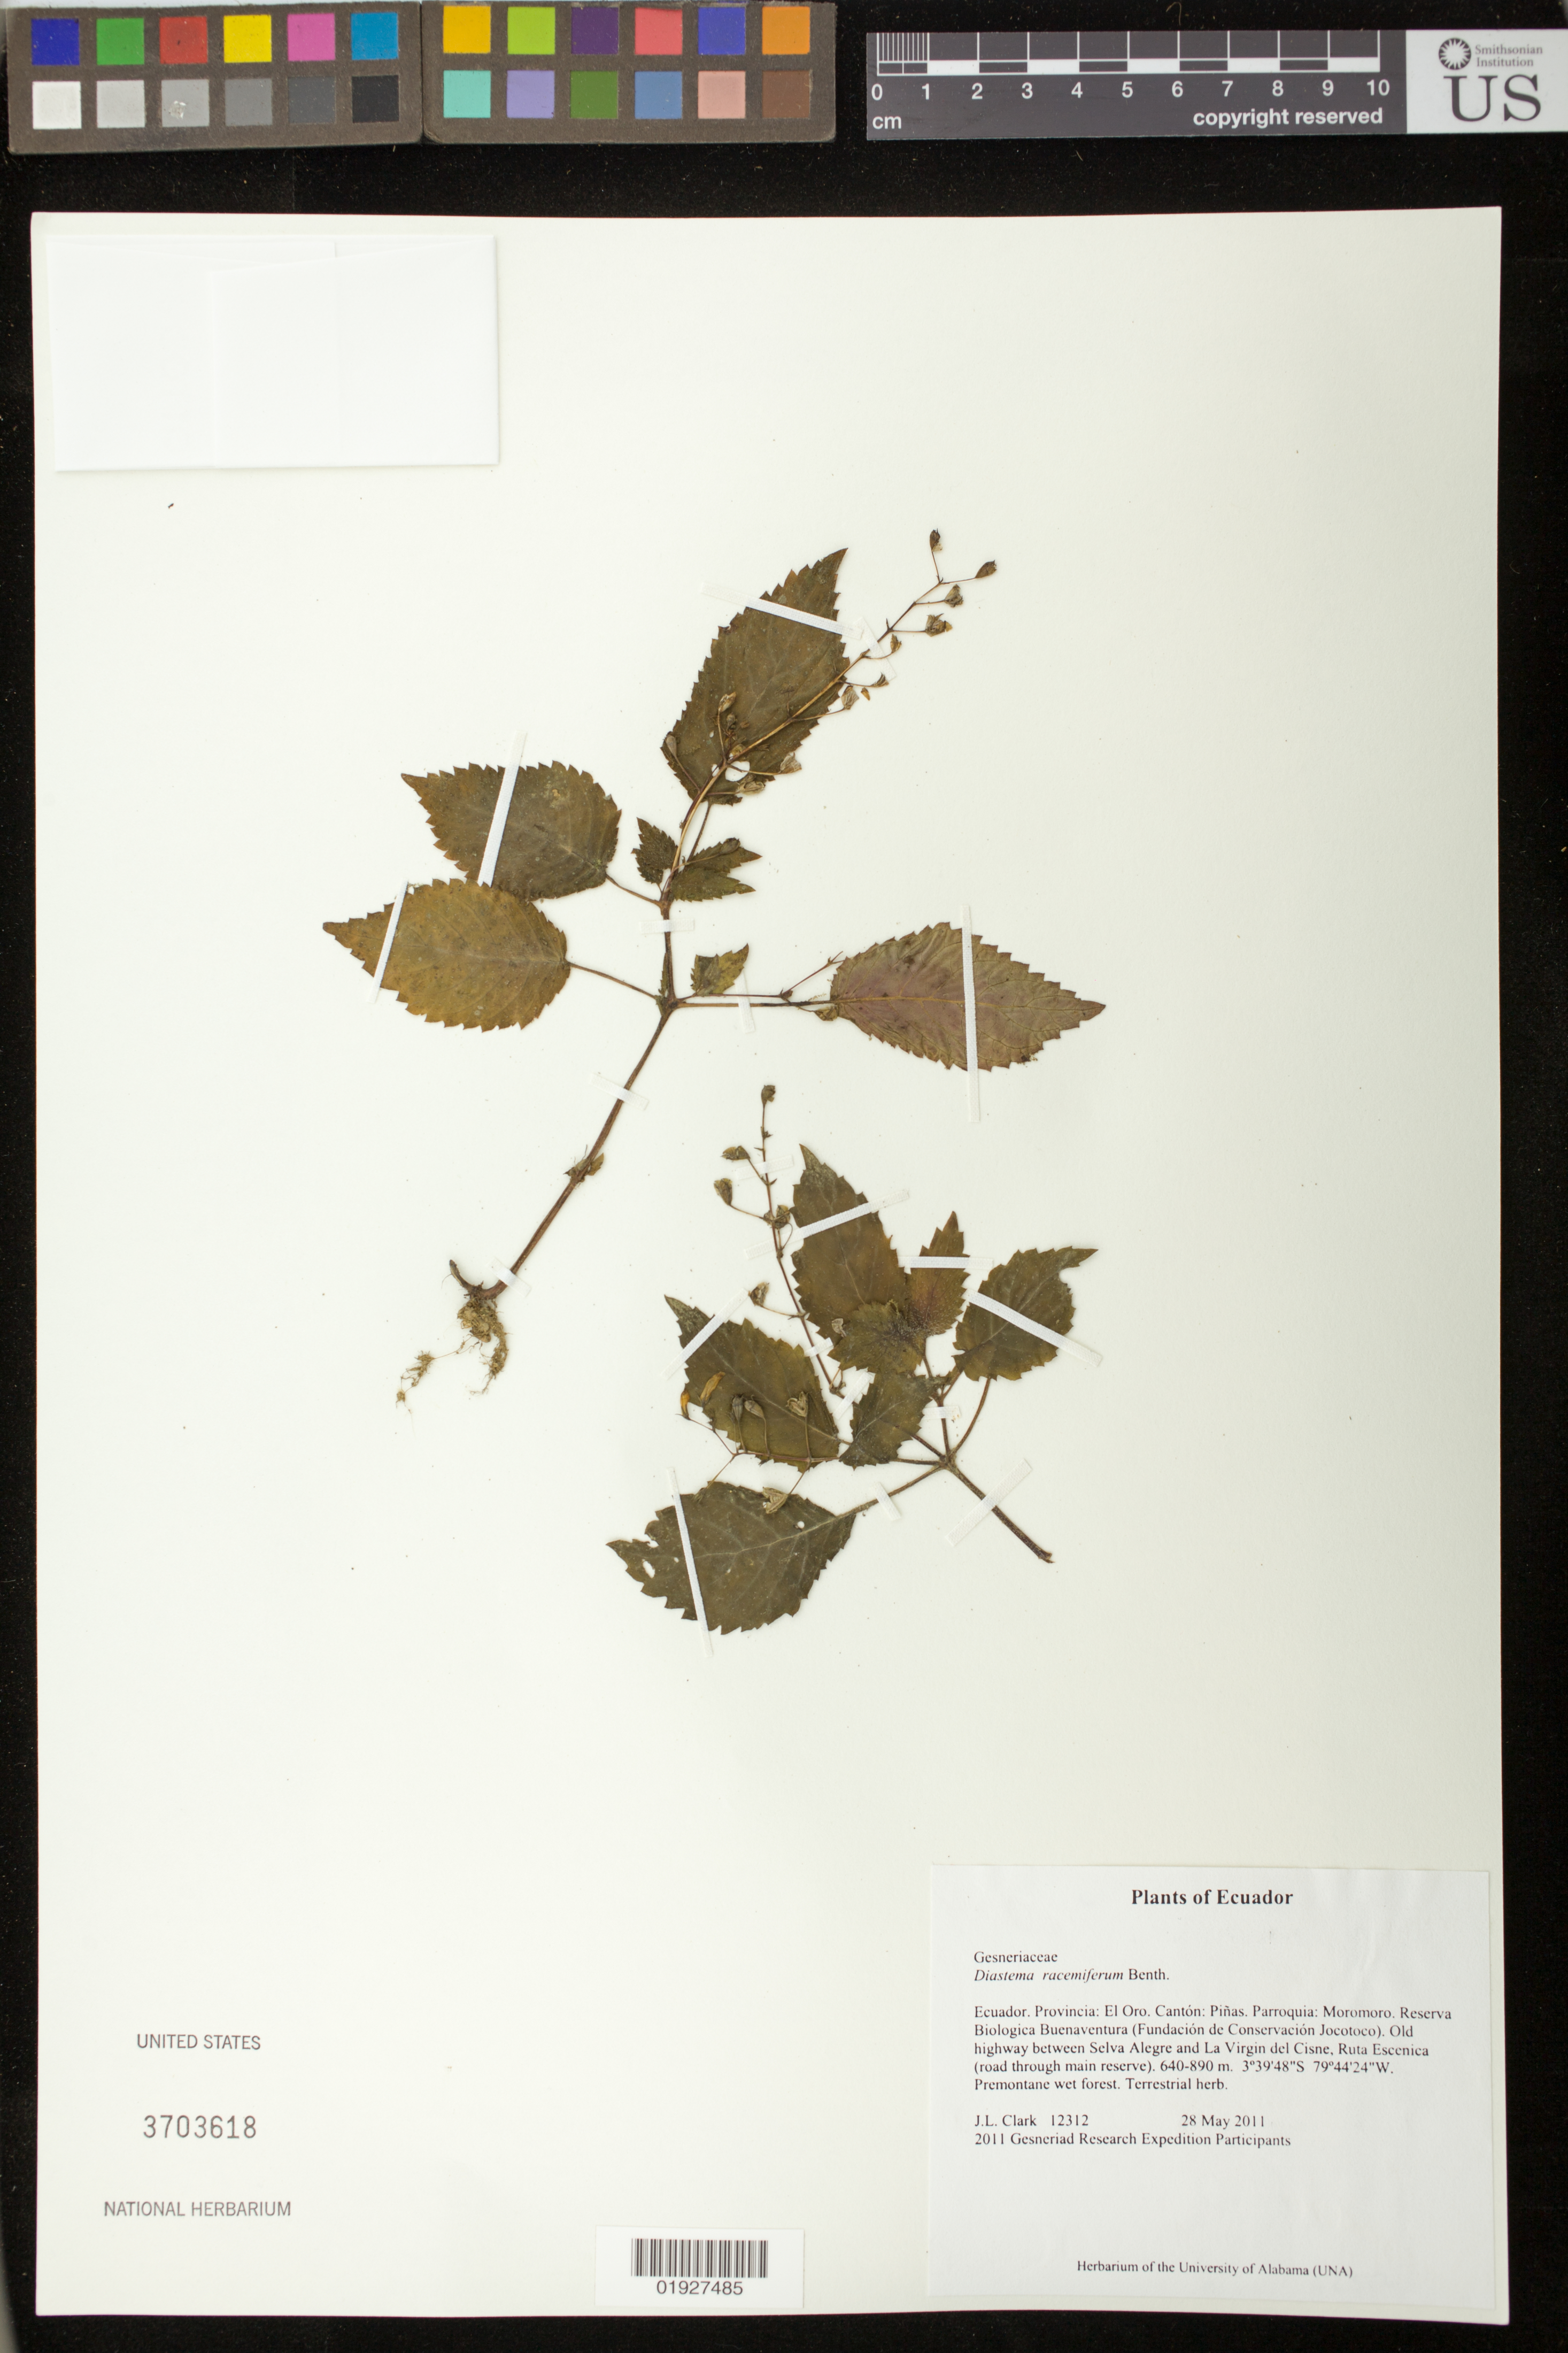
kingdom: Plantae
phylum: Tracheophyta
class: Magnoliopsida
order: Lamiales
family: Gesneriaceae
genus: Diastema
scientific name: Diastema racemiferum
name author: Benth.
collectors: J. L. Clark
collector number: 12312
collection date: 2011-05-28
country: Ecuador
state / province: El Oro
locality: Provincia: El Oro, Canton: Pinas, Parroquia, Moromoro, Reserva Biologica Buenaventura (Fundacion de Conservacion Jocotoco), Old highway between Selva Alegre and La Virgin del Cisne, Ruta Escenica (road through main reserve).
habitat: Premontane wet forest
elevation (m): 640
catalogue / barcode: US 3703618